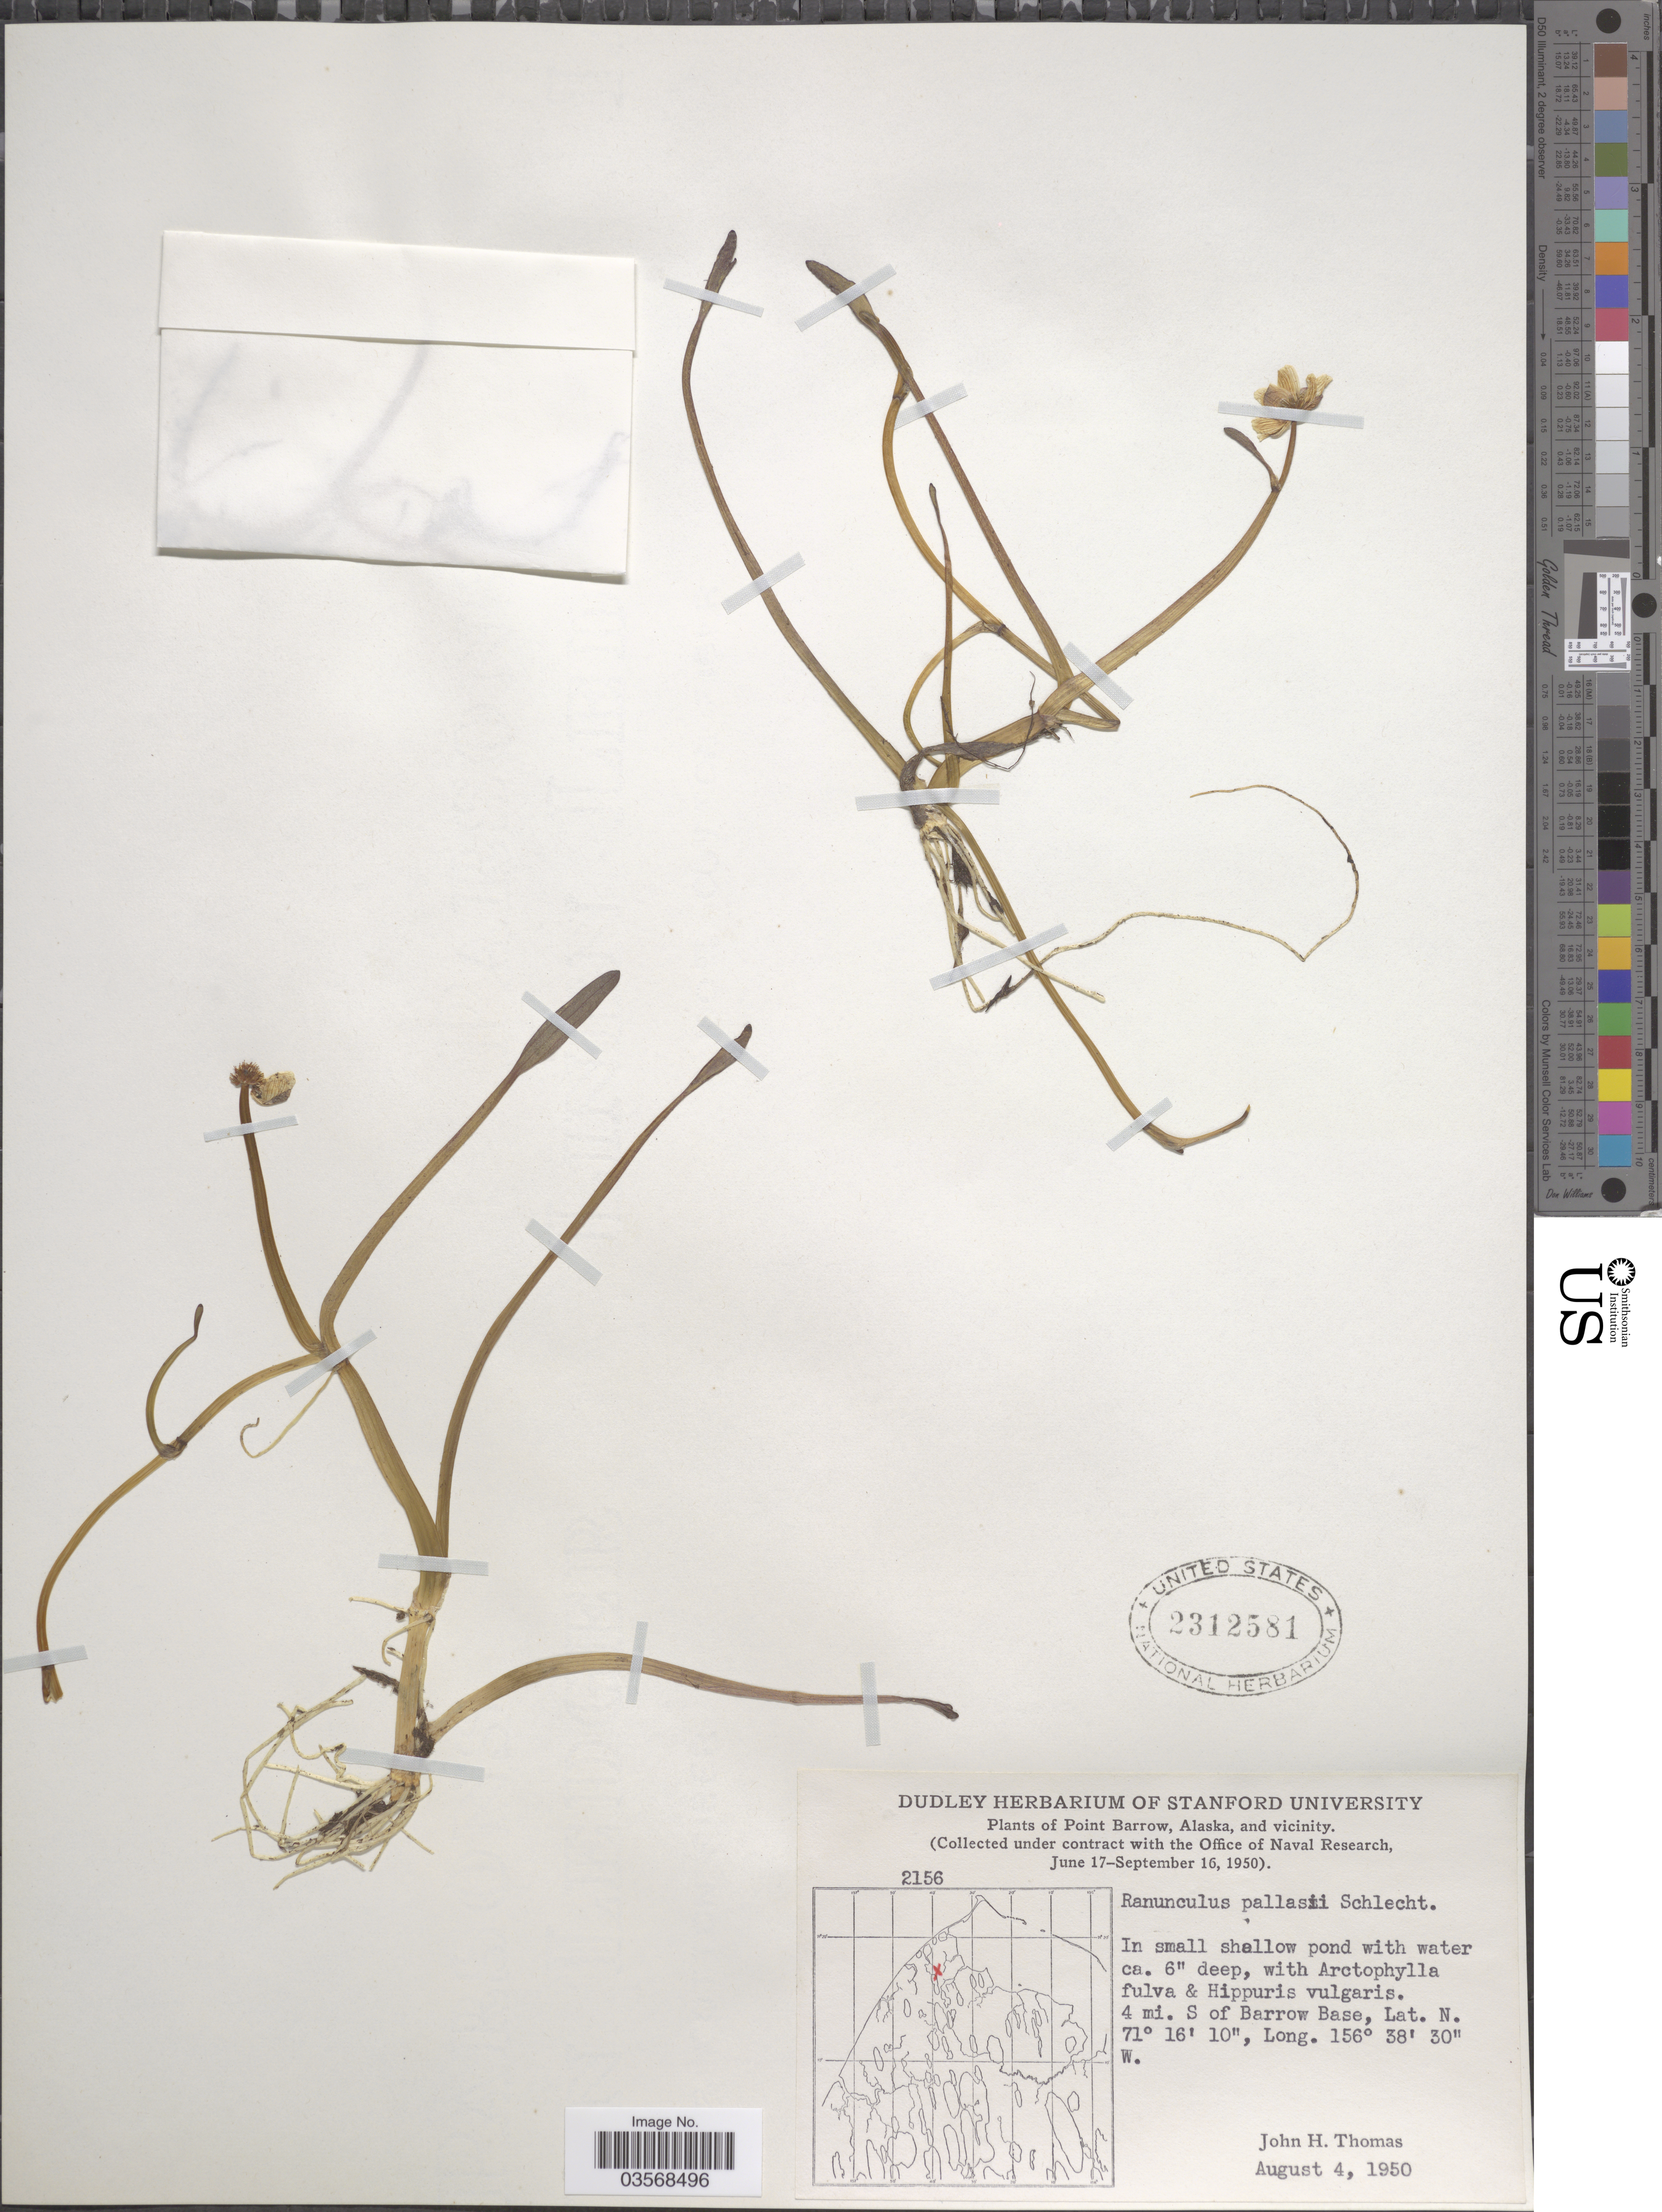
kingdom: Plantae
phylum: Tracheophyta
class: Magnoliopsida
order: Ranunculales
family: Ranunculaceae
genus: Ranunculus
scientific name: Ranunculus pallasii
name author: Schltdl.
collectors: J. H. Thomas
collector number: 2156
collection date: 1950-08-04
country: United States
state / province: Alaska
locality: Point Barrow and vicinity. 4 mi. S of Barrow Base.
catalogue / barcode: US 2312581